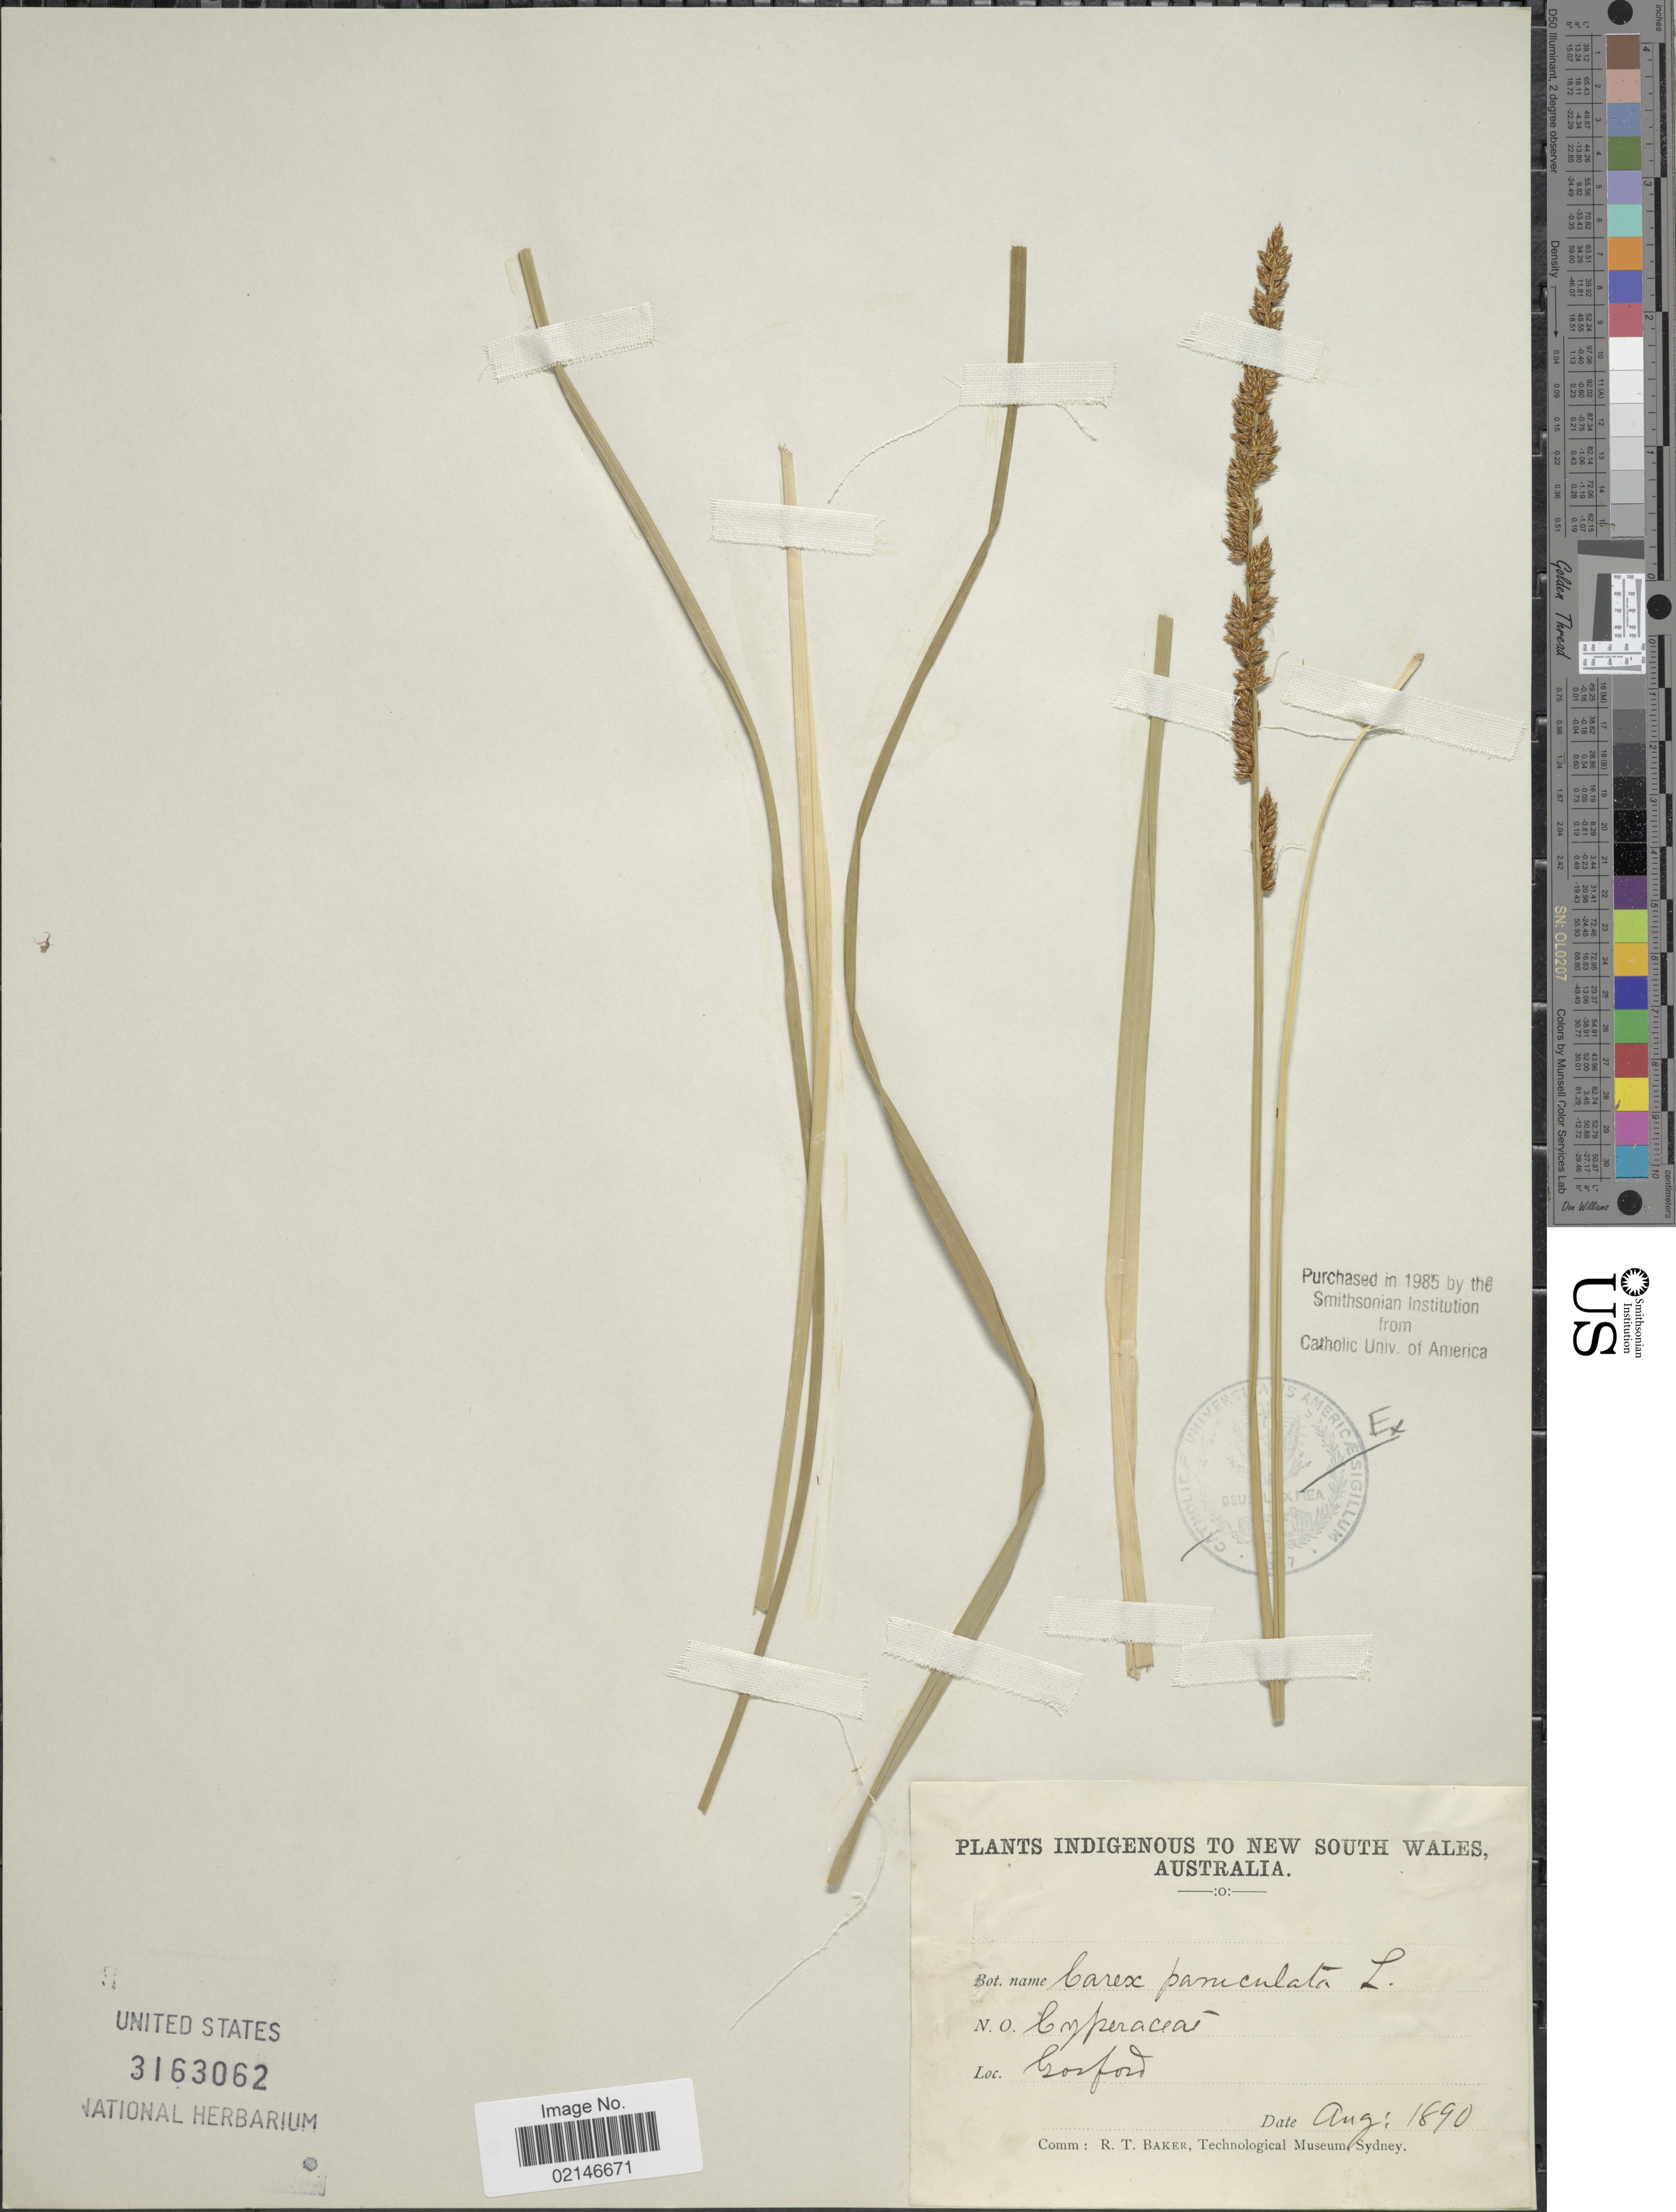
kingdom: Plantae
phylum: Tracheophyta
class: Liliopsida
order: Poales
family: Cyperaceae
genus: Carex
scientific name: Carex paniculata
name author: L.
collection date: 1890-08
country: Australia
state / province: New South Wales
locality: Indigenous to New South Wales, Gosford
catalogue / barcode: US 3163062